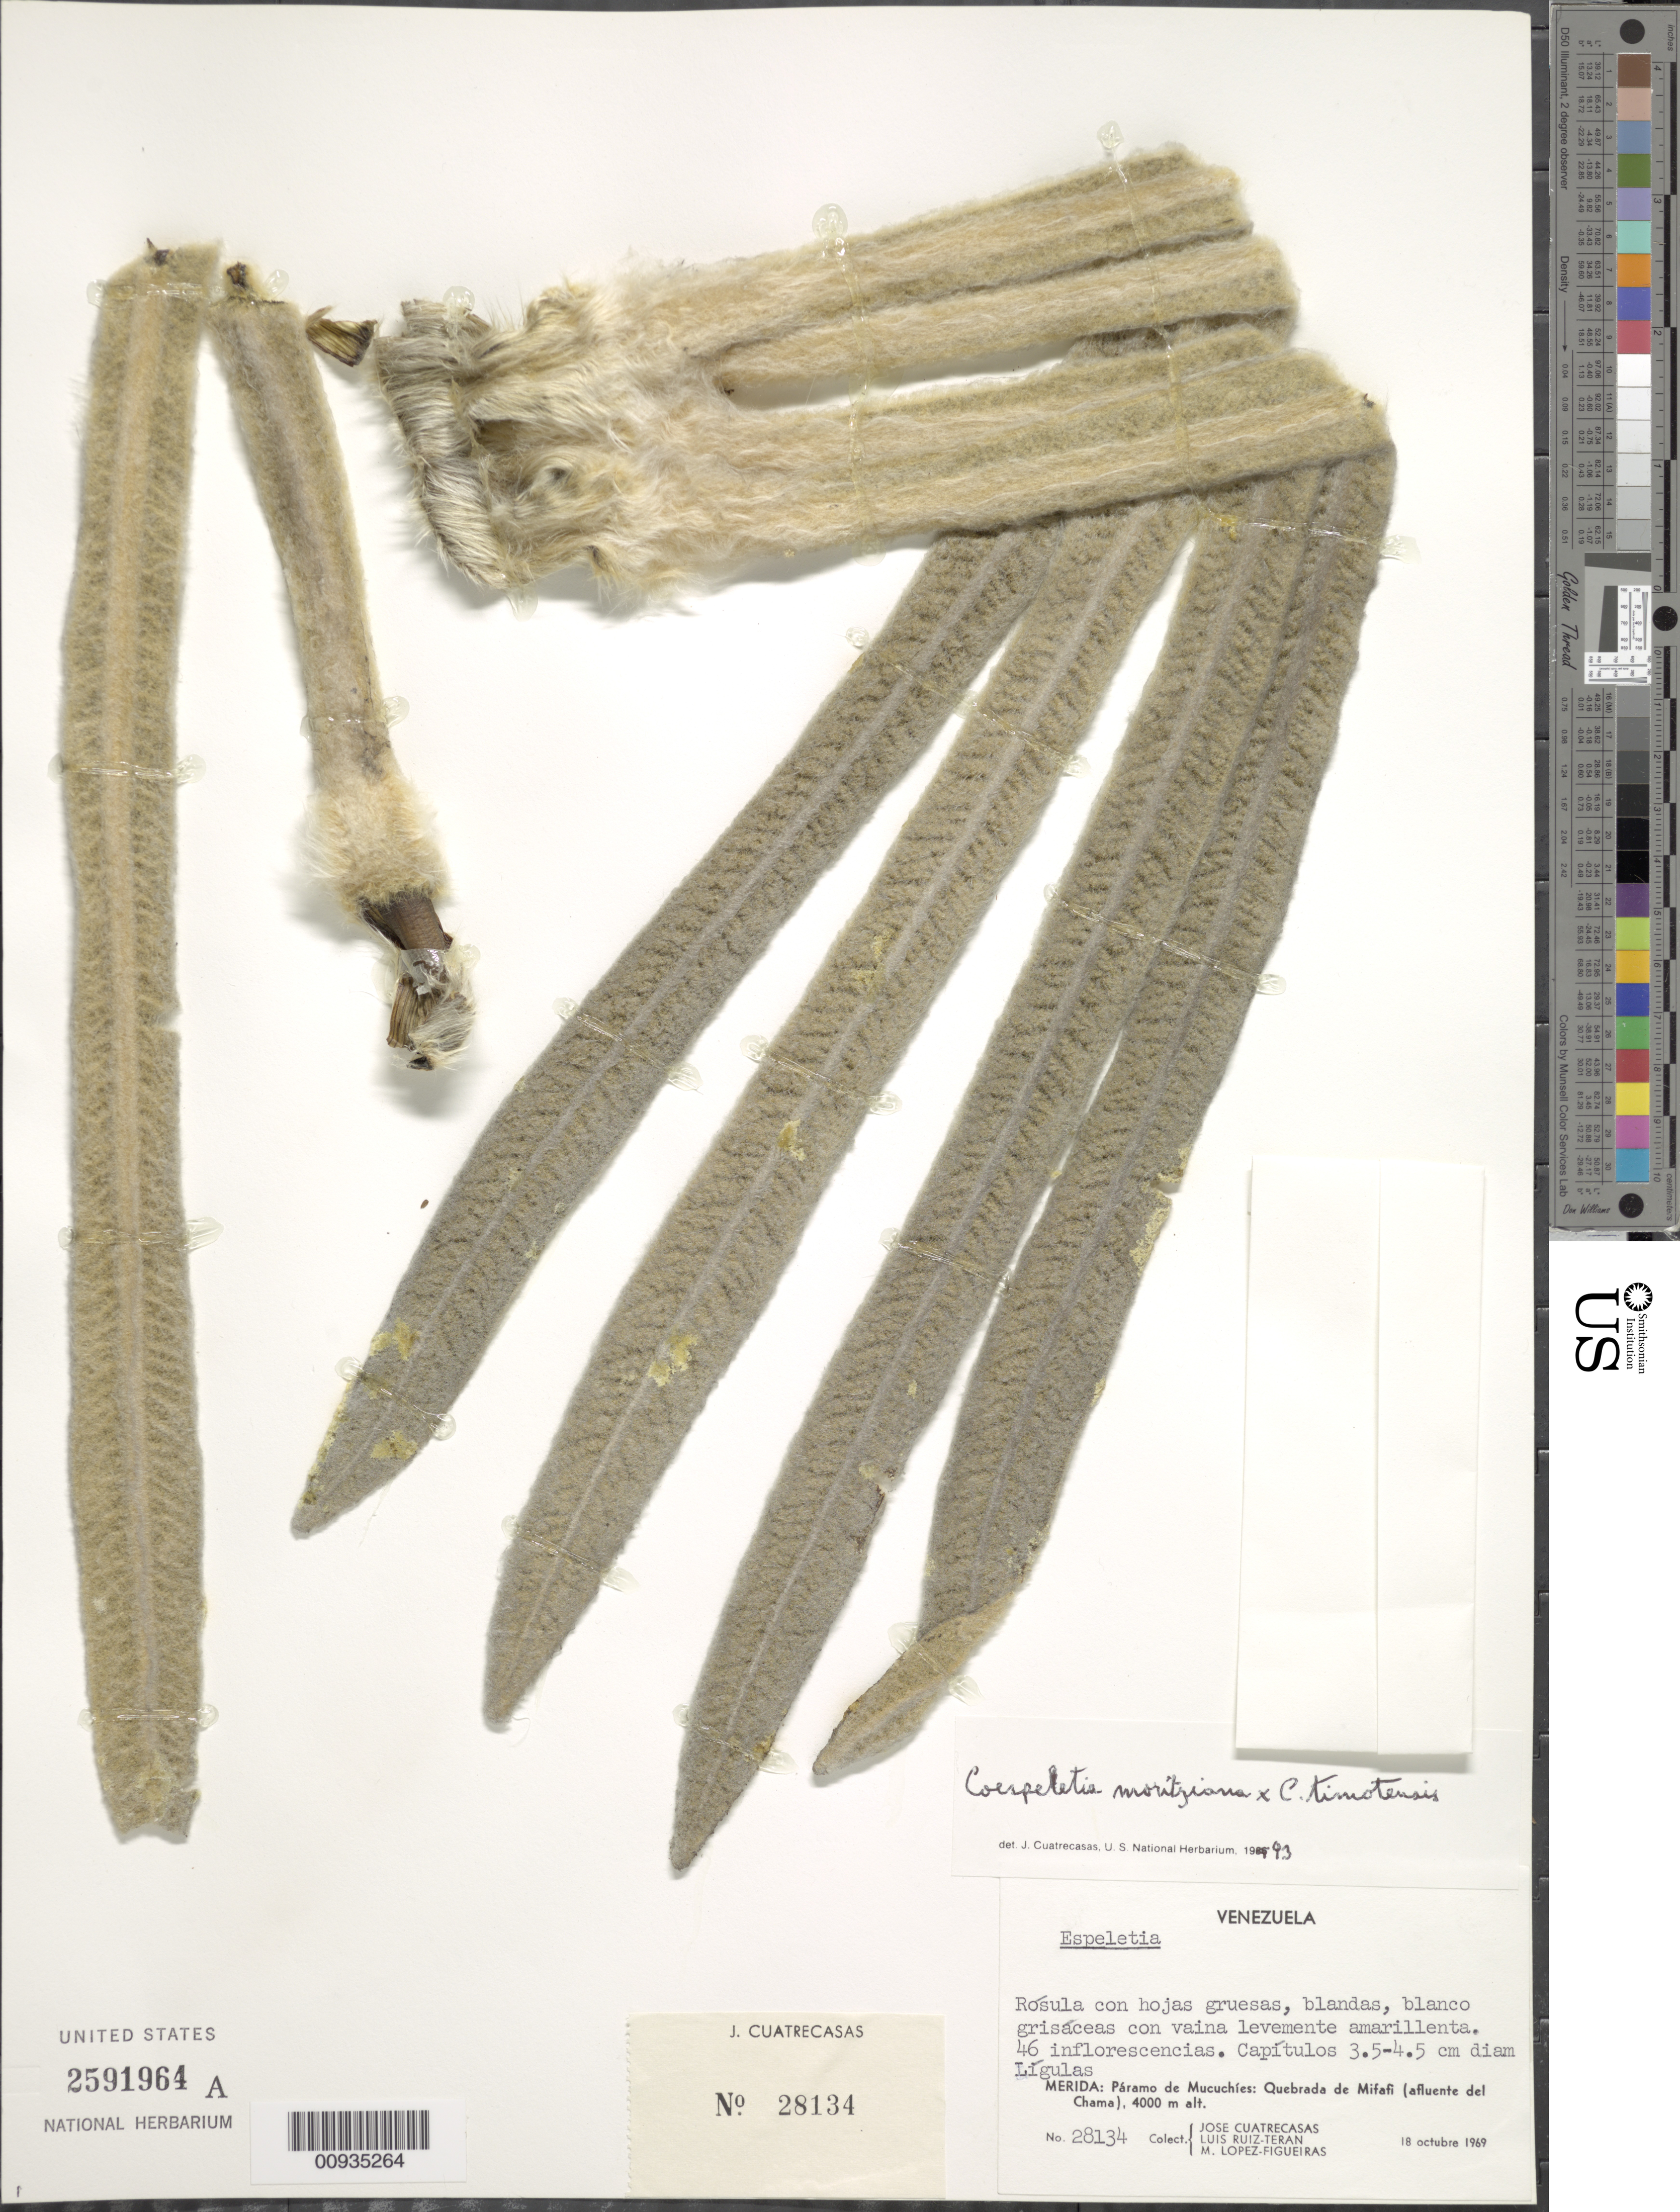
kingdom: Plantae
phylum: Tracheophyta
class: Magnoliopsida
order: Asterales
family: Asteraceae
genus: Coespeletia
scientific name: Coespeletia moritziana x C. timotensis (Cuatrec.) Cuatrec.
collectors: J. Cuatrecasas, L. Teran & M. López Figueiras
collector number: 28134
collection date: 1969-10-18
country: Venezuela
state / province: Mérida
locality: Paramo de Mucuchies: Quebrada de Mifafi (afluente del Chama)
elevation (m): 4000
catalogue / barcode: US 2591964A